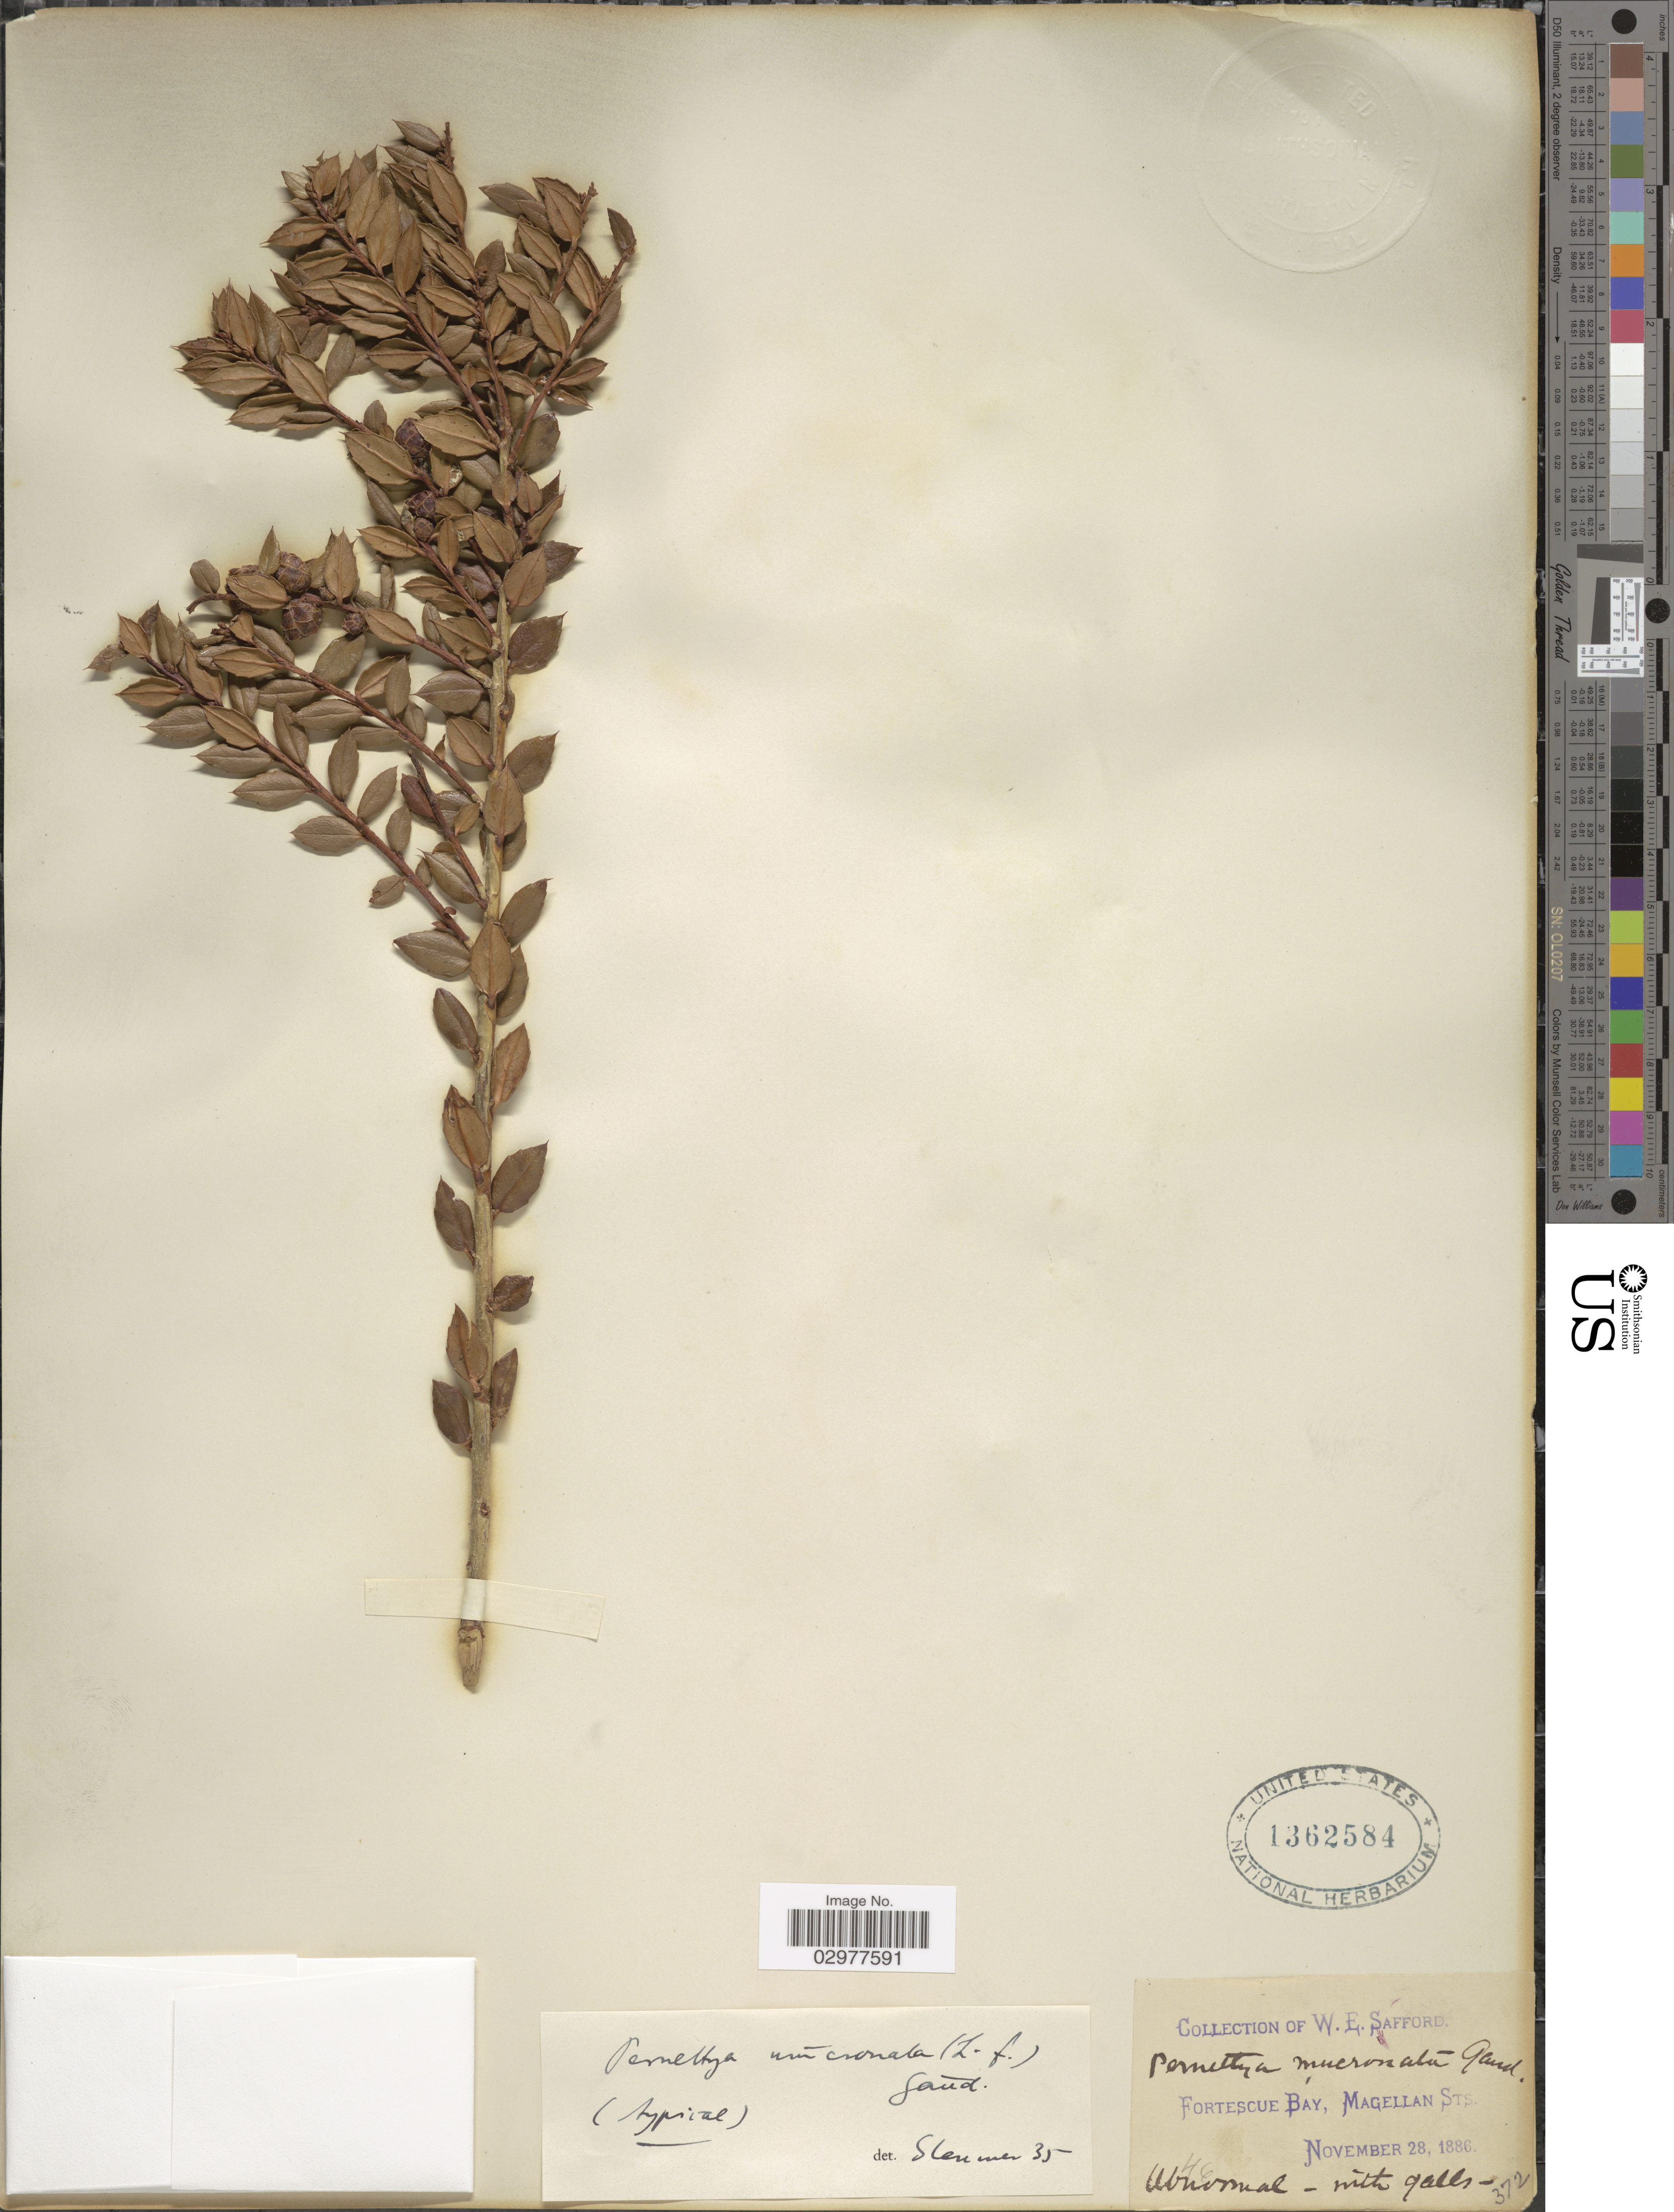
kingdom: Plantae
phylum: Tracheophyta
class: Magnoliopsida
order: Ericales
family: Ericaceae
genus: Pernettya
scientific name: Pernettya mucronata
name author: (L. f.) Gaudich. ex A. Spreng.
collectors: W. E. Safford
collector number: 372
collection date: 1886-11-28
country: Chile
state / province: Magallanes y de la Antártica Chilena (XII)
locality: Fortescue Bay, Magellan Sts.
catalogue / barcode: US 1362584